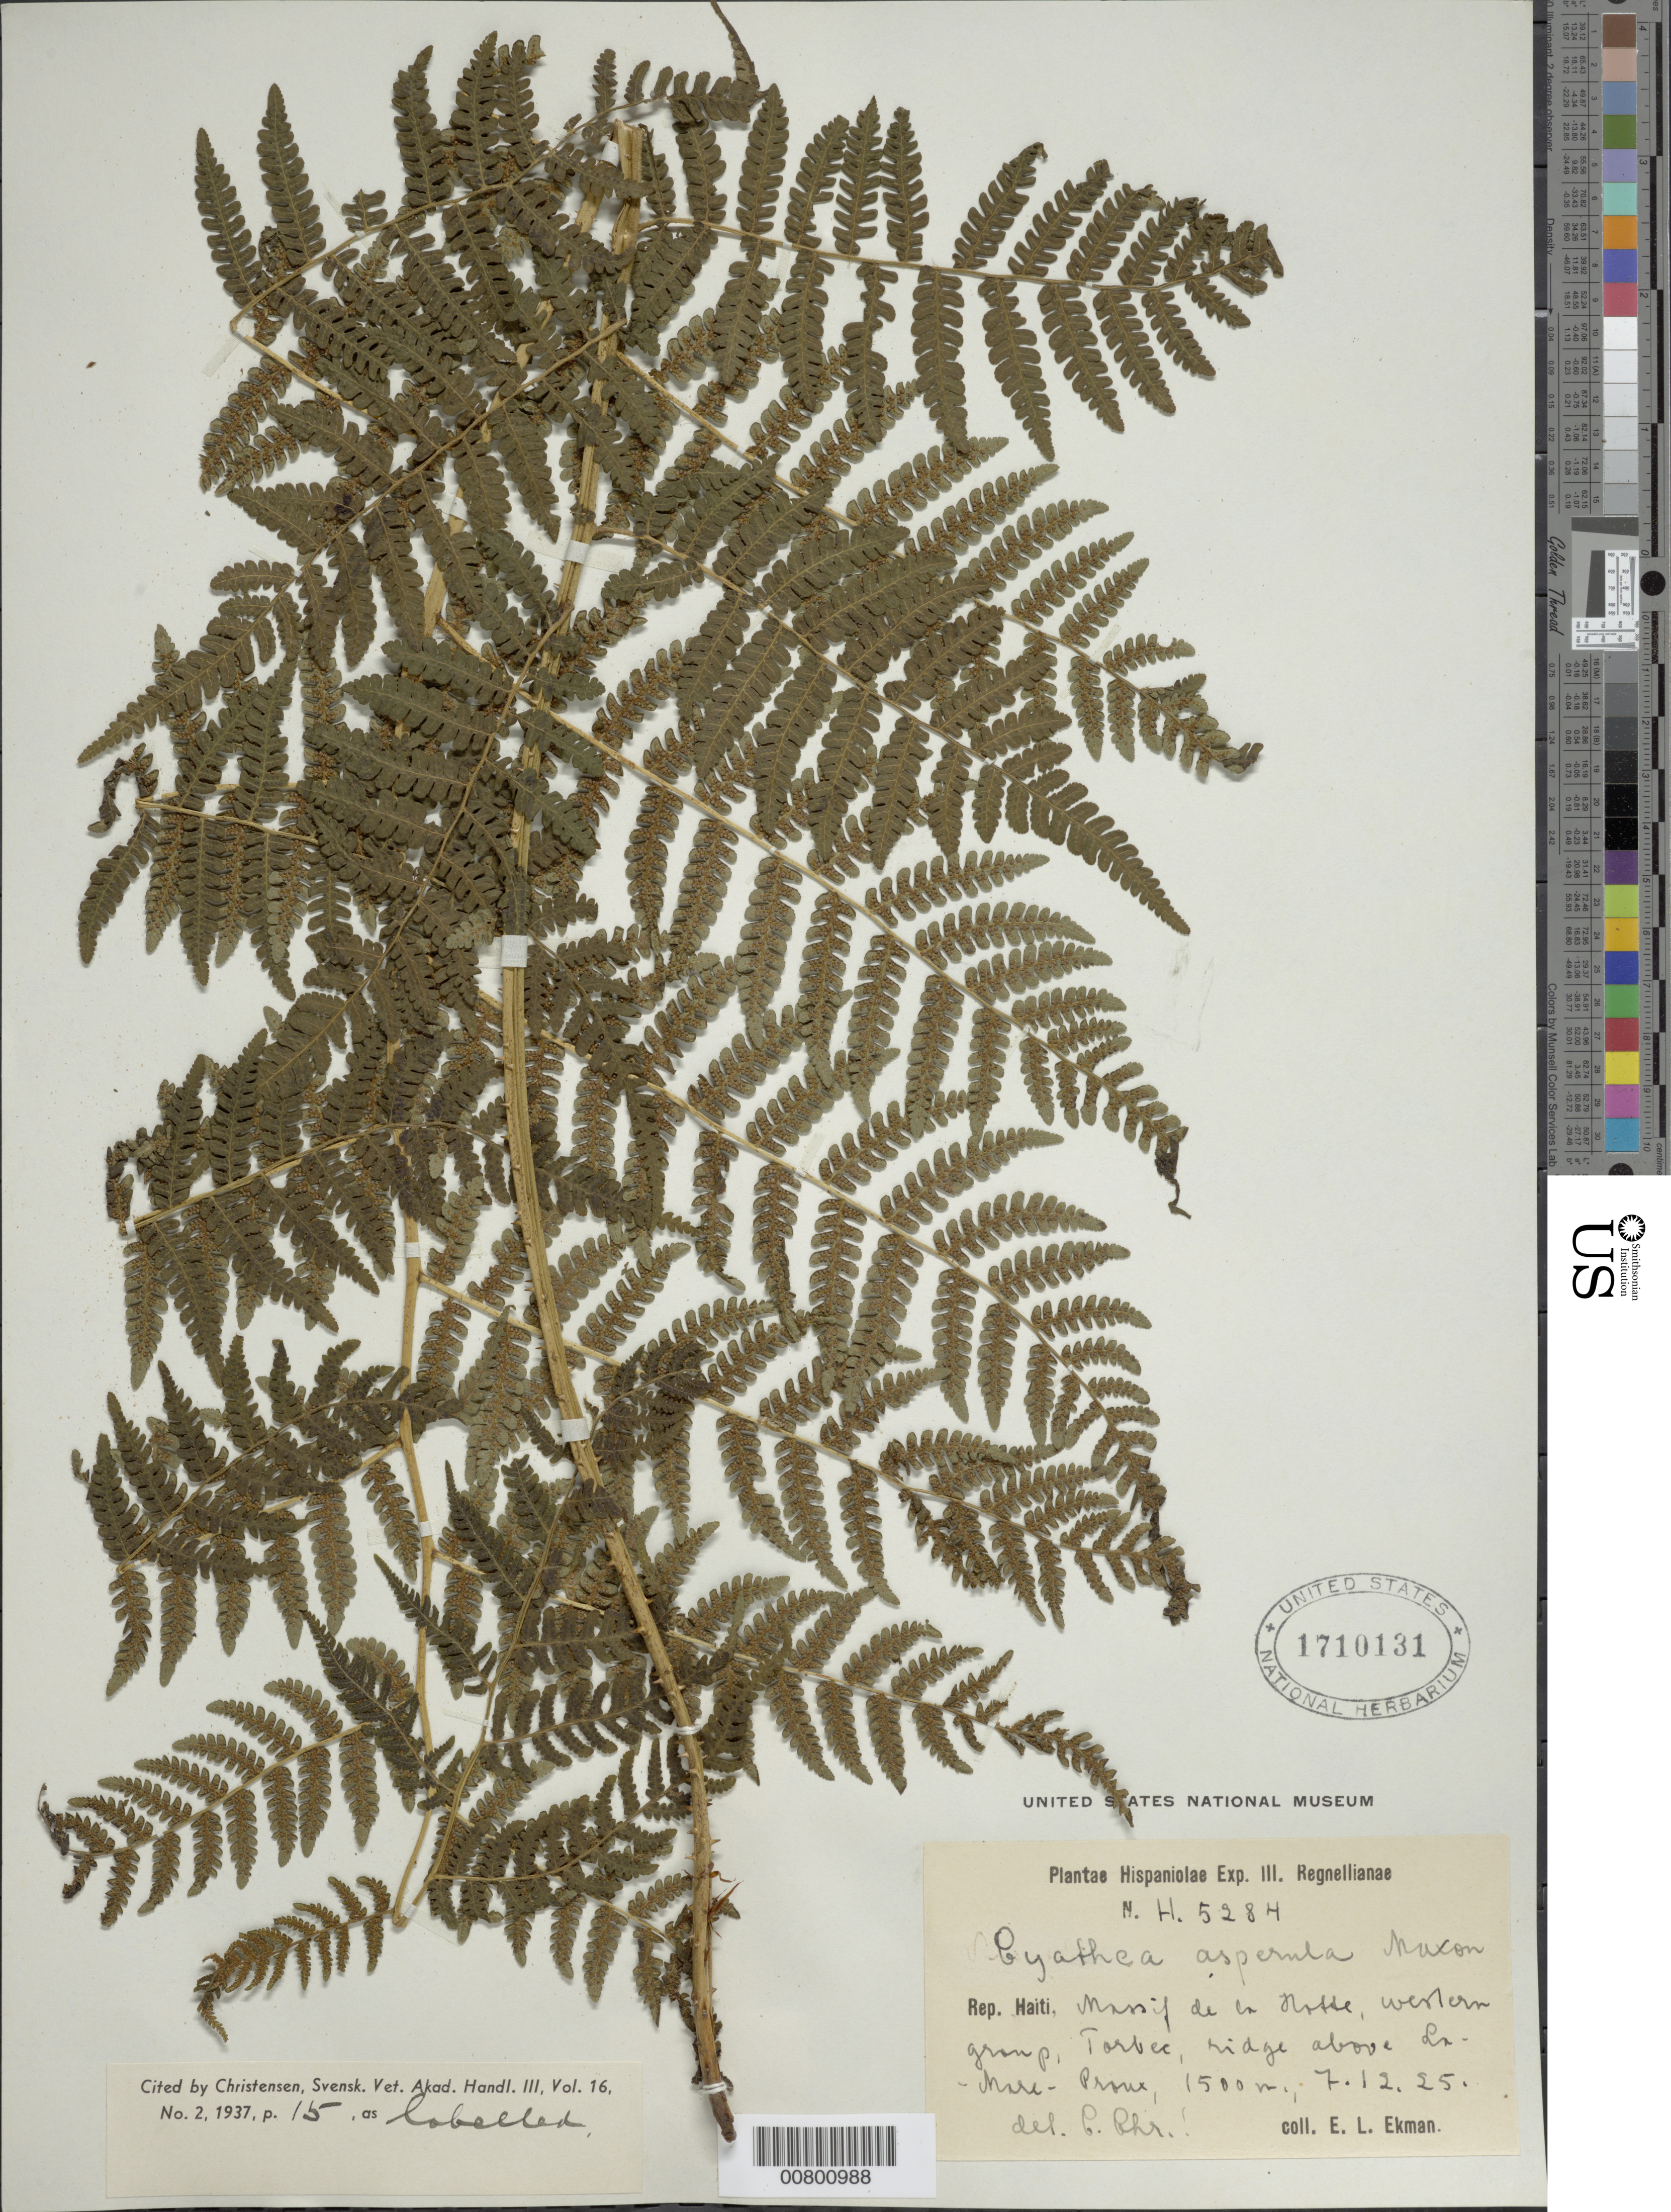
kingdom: Plantae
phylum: Tracheophyta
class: Polypodiopsida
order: Cyatheales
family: Cyatheaceae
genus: Cyathea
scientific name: Cyathea furfuracea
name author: Christ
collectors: E. L. Ekman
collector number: H 5284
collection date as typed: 07 Dec 1925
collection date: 1925-12-07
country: Haiti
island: Hispaniola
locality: Massif de la Hotte, western group, Torbec, above La Mare Proux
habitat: ridge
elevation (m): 1500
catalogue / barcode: US 1710131